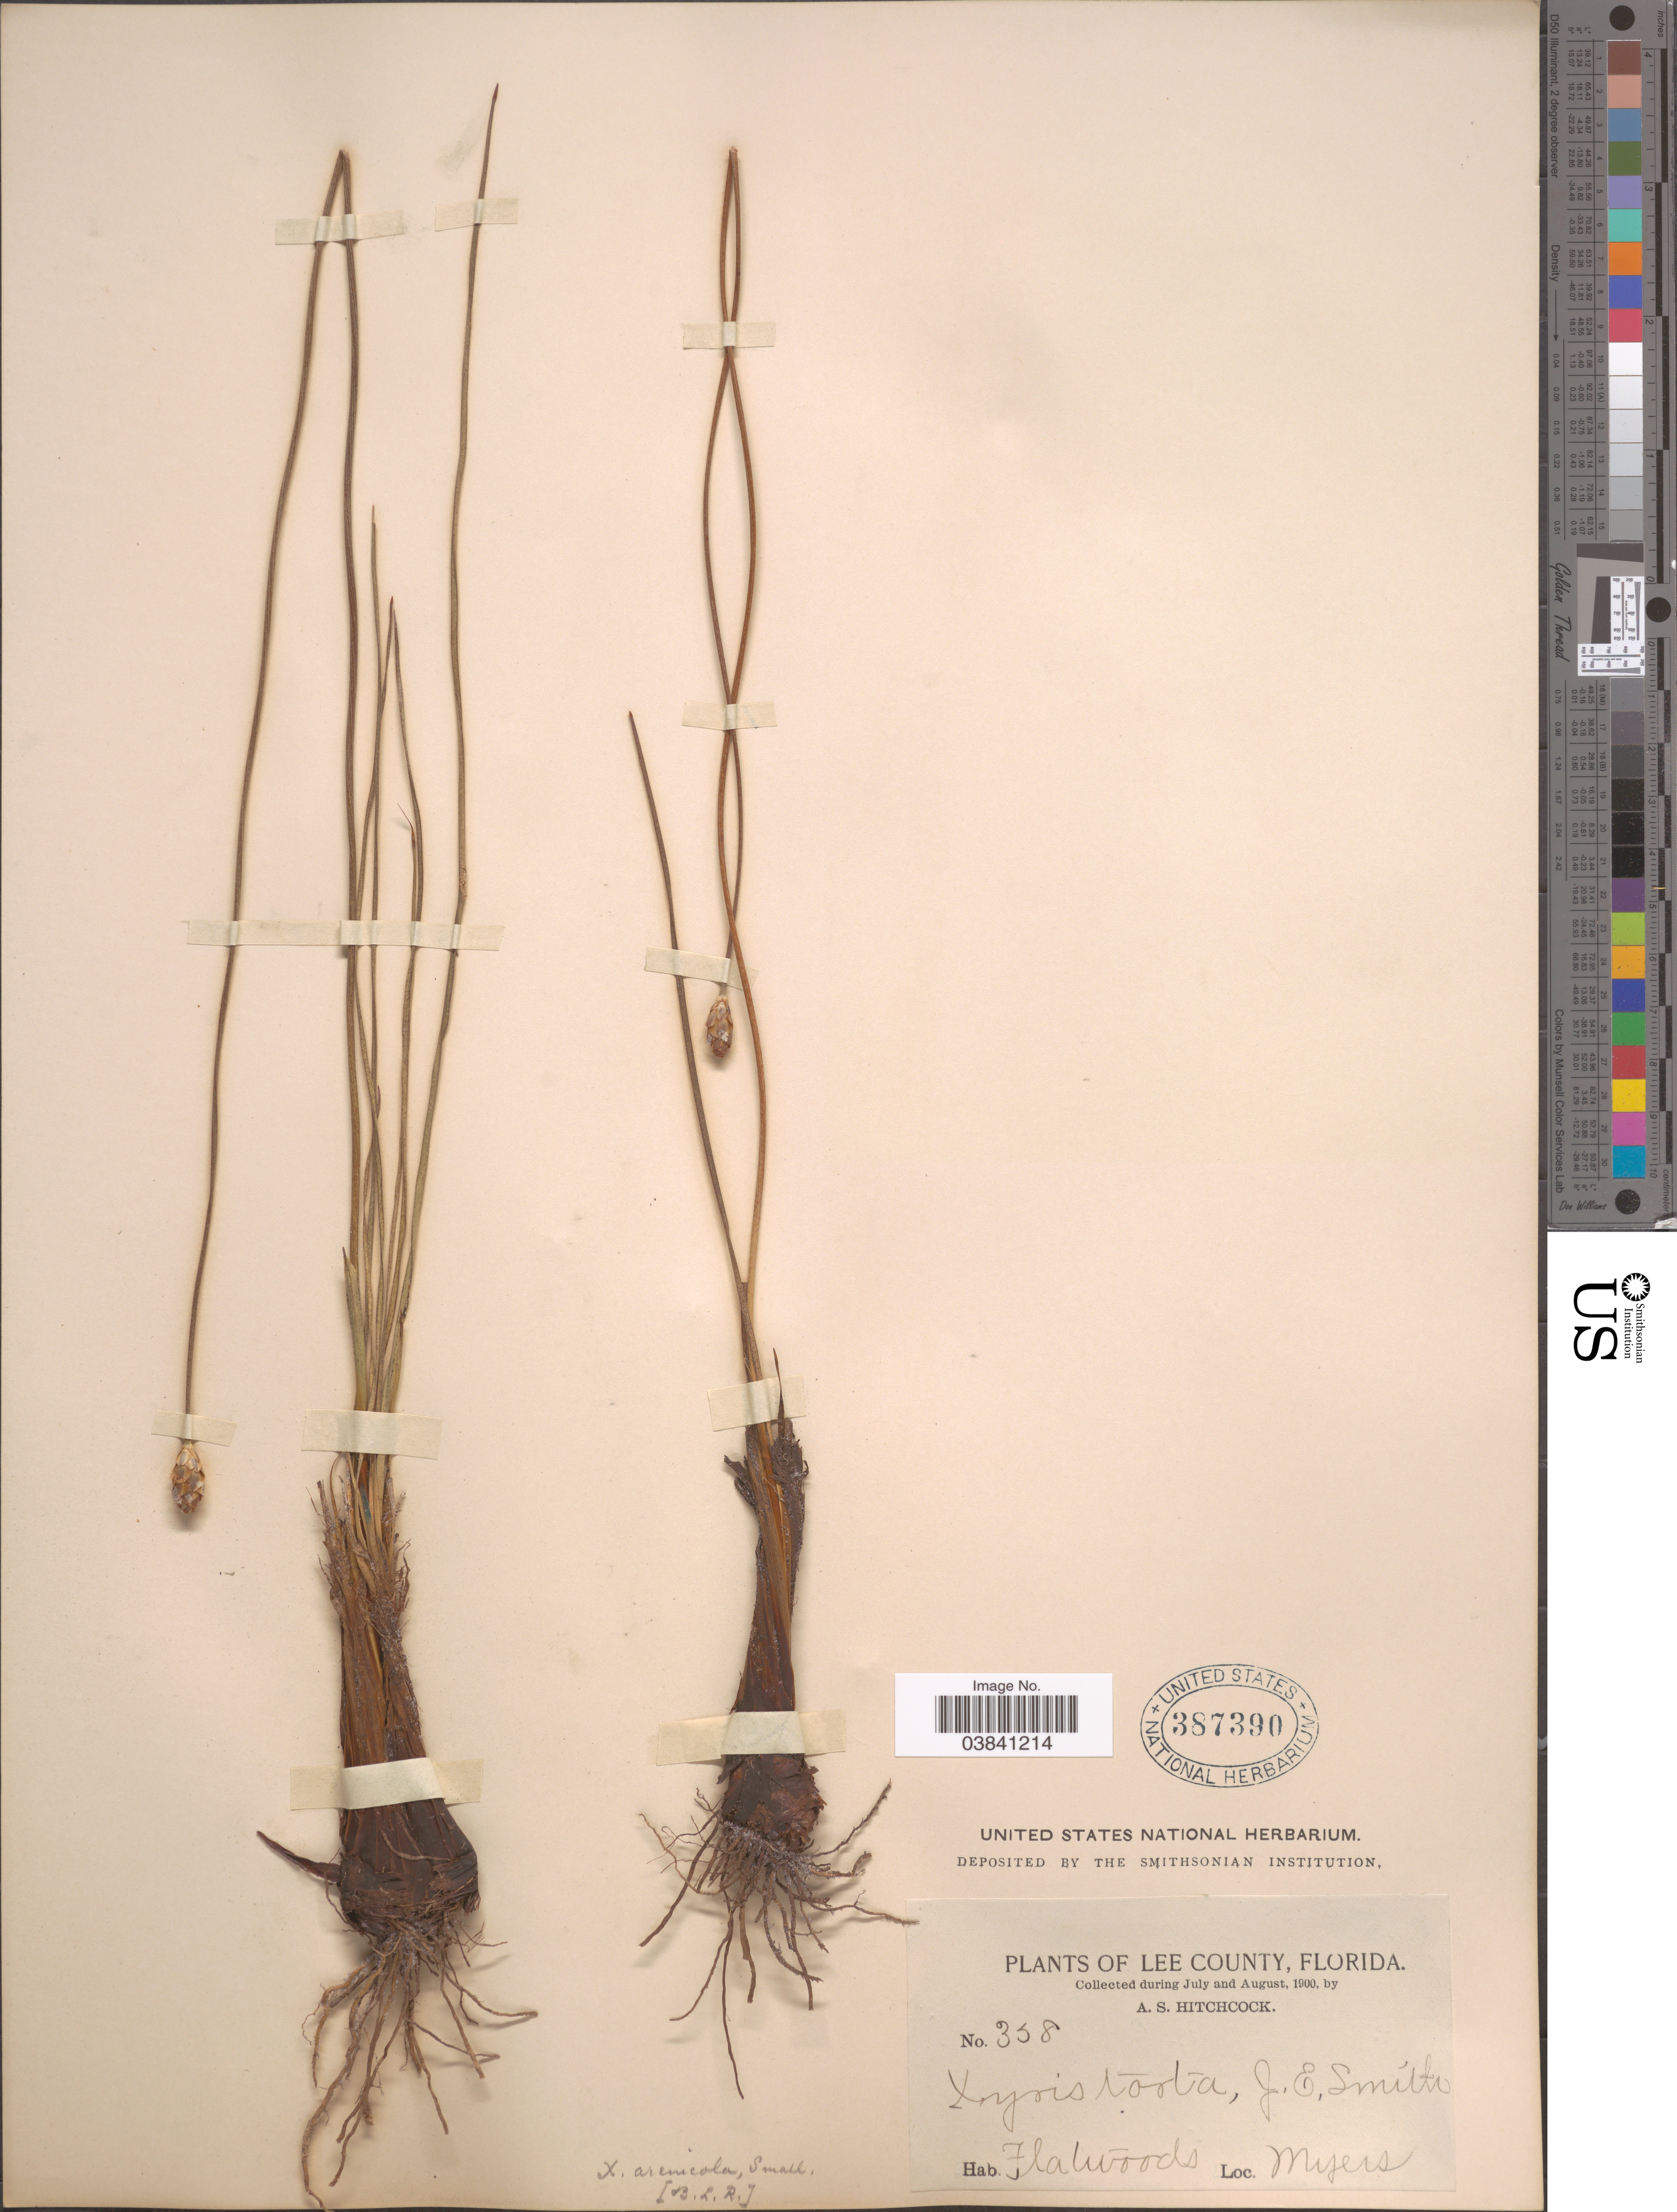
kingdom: Plantae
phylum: Tracheophyta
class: Liliopsida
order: Poales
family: Xyridaceae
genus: Xyris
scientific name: Xyris caroliniana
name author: Walter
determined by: Strong, Mark T., (BOT), Smithsonian Institution - National Museum of Natural History (UNITED STATES)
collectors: A. S. Hitchcock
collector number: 358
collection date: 1900-07/1900-08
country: United States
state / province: Florida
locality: Lee County. Flatwoods. Myers.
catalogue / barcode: US 387390